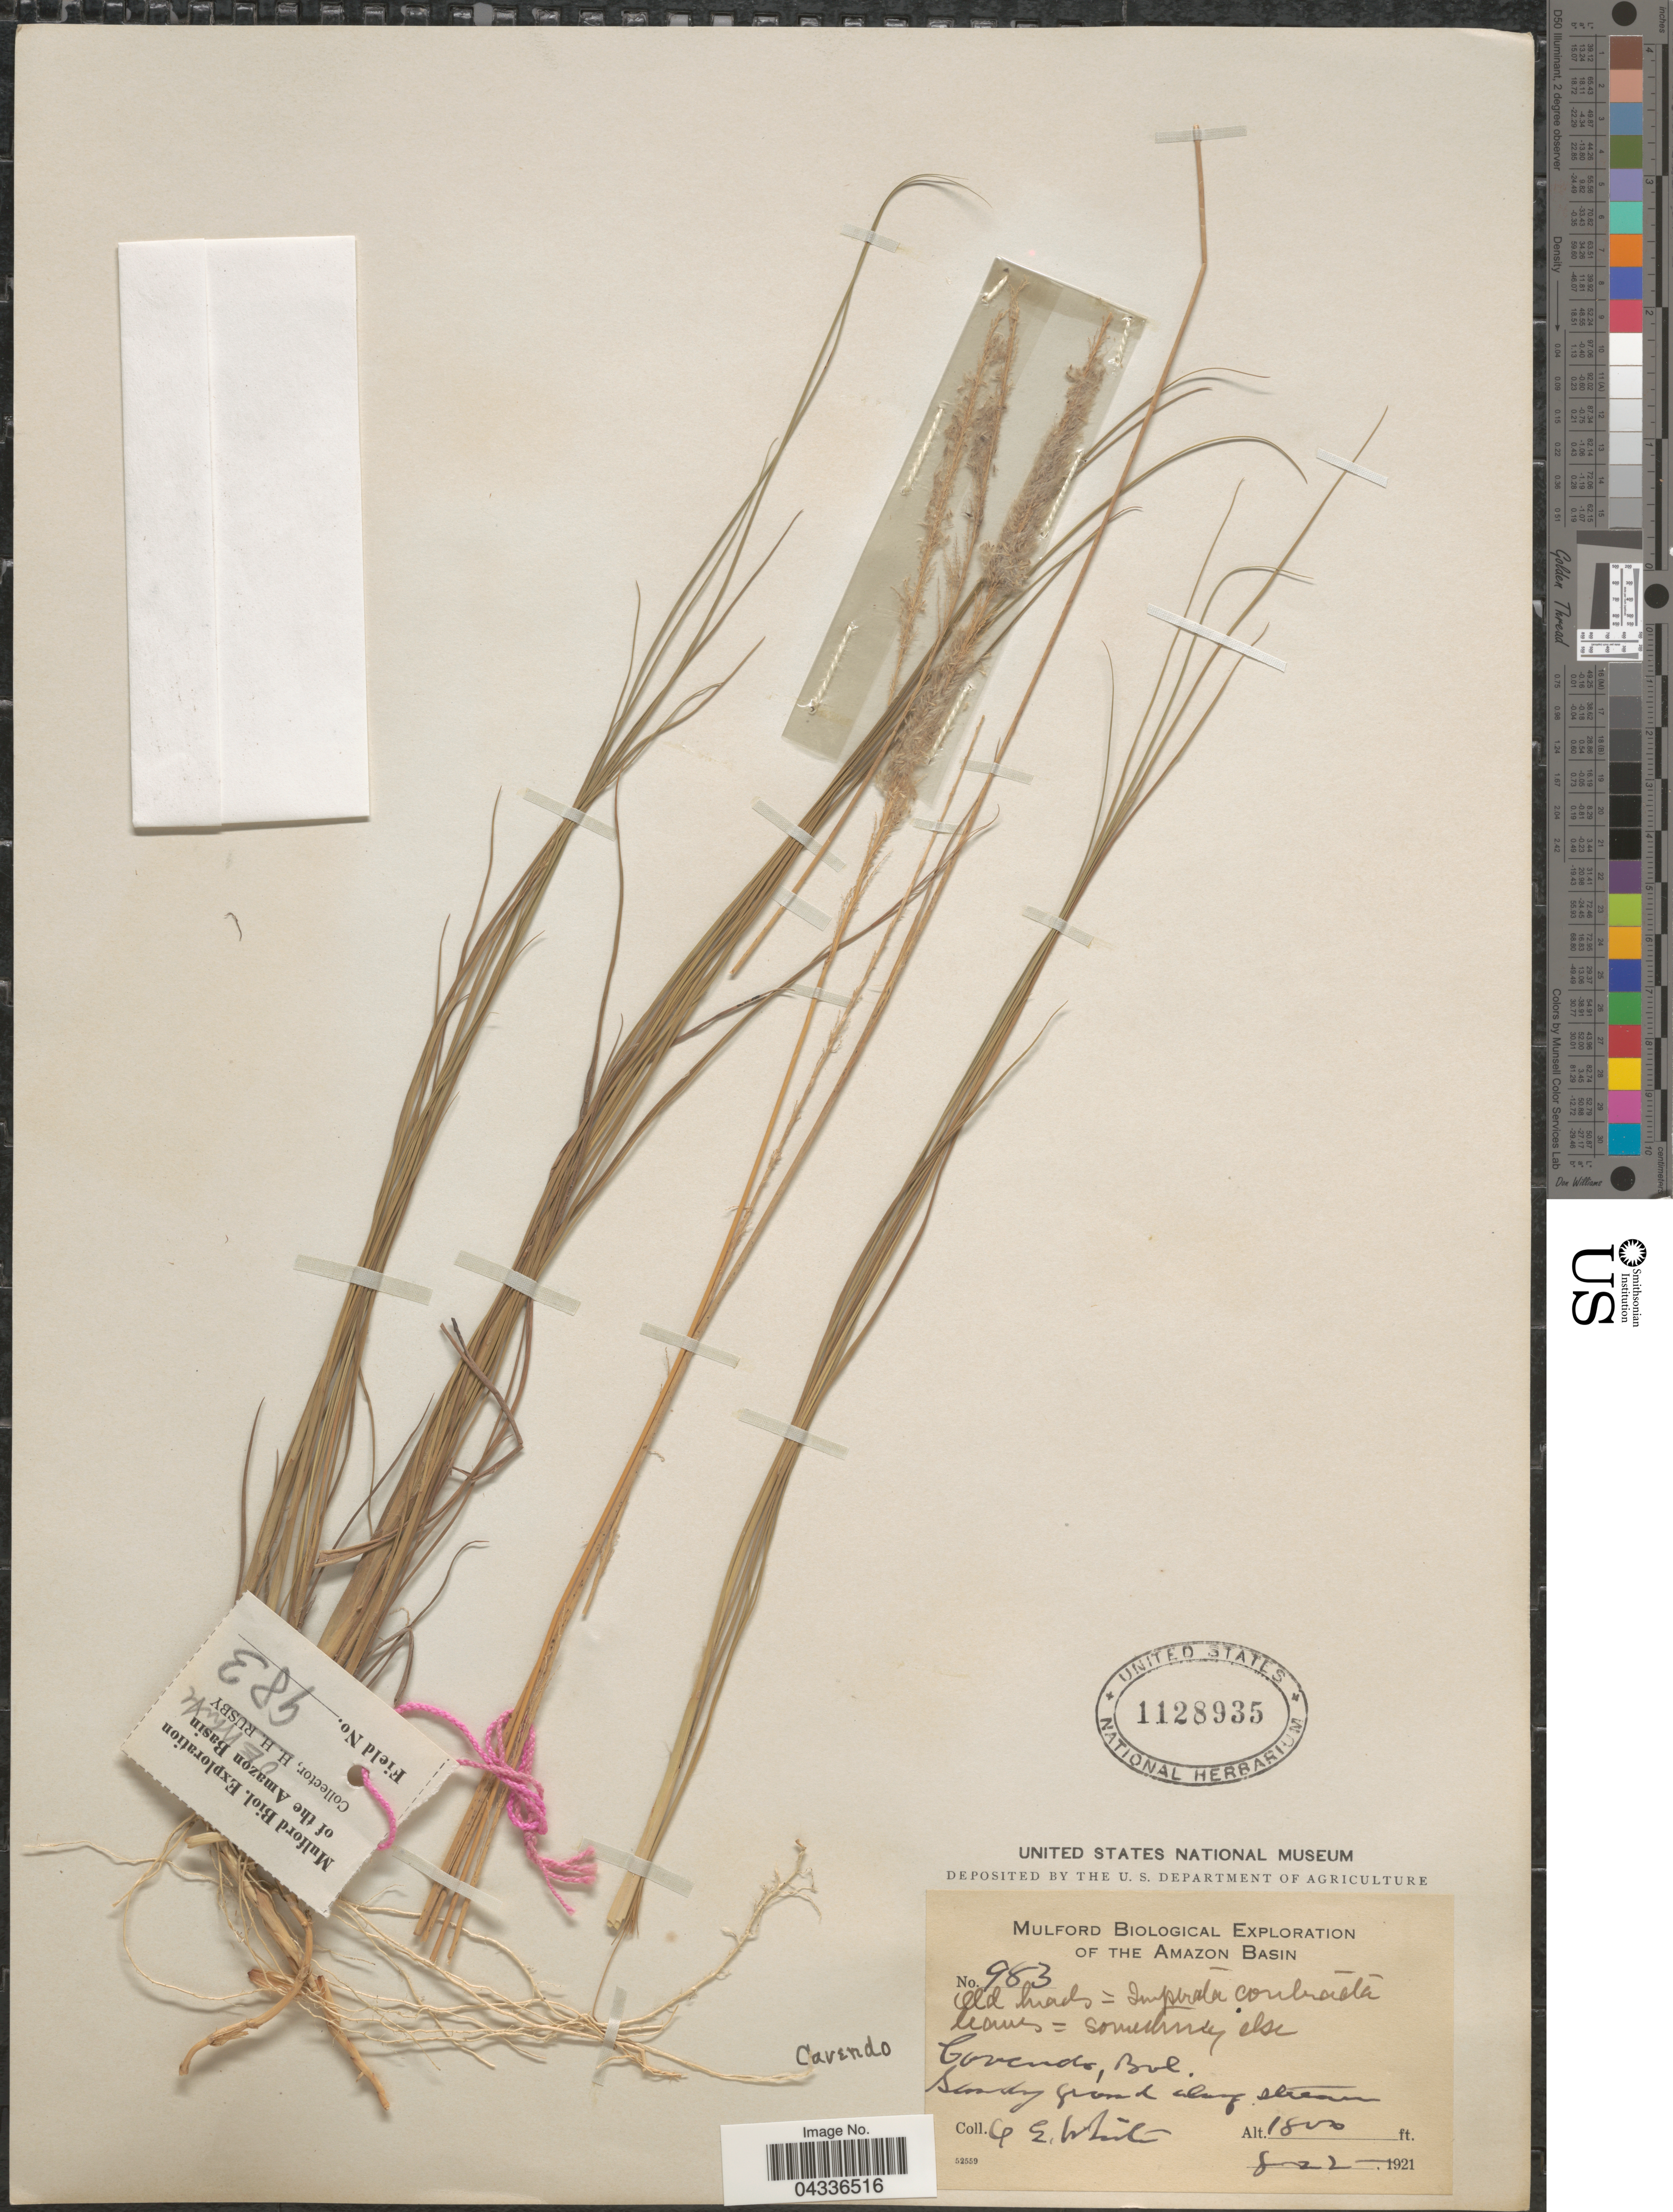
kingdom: Plantae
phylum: Tracheophyta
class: Liliopsida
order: Poales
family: Poaceae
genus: Imperata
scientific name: Imperata contracta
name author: (Kunth) Hitchc.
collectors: O. E. White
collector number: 983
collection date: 1921-08-22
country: Bolivia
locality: Mulford Biological Exploration of the Amazon Basin. Cavendo. Sandy ground along stream.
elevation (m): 549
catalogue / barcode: US 1128935